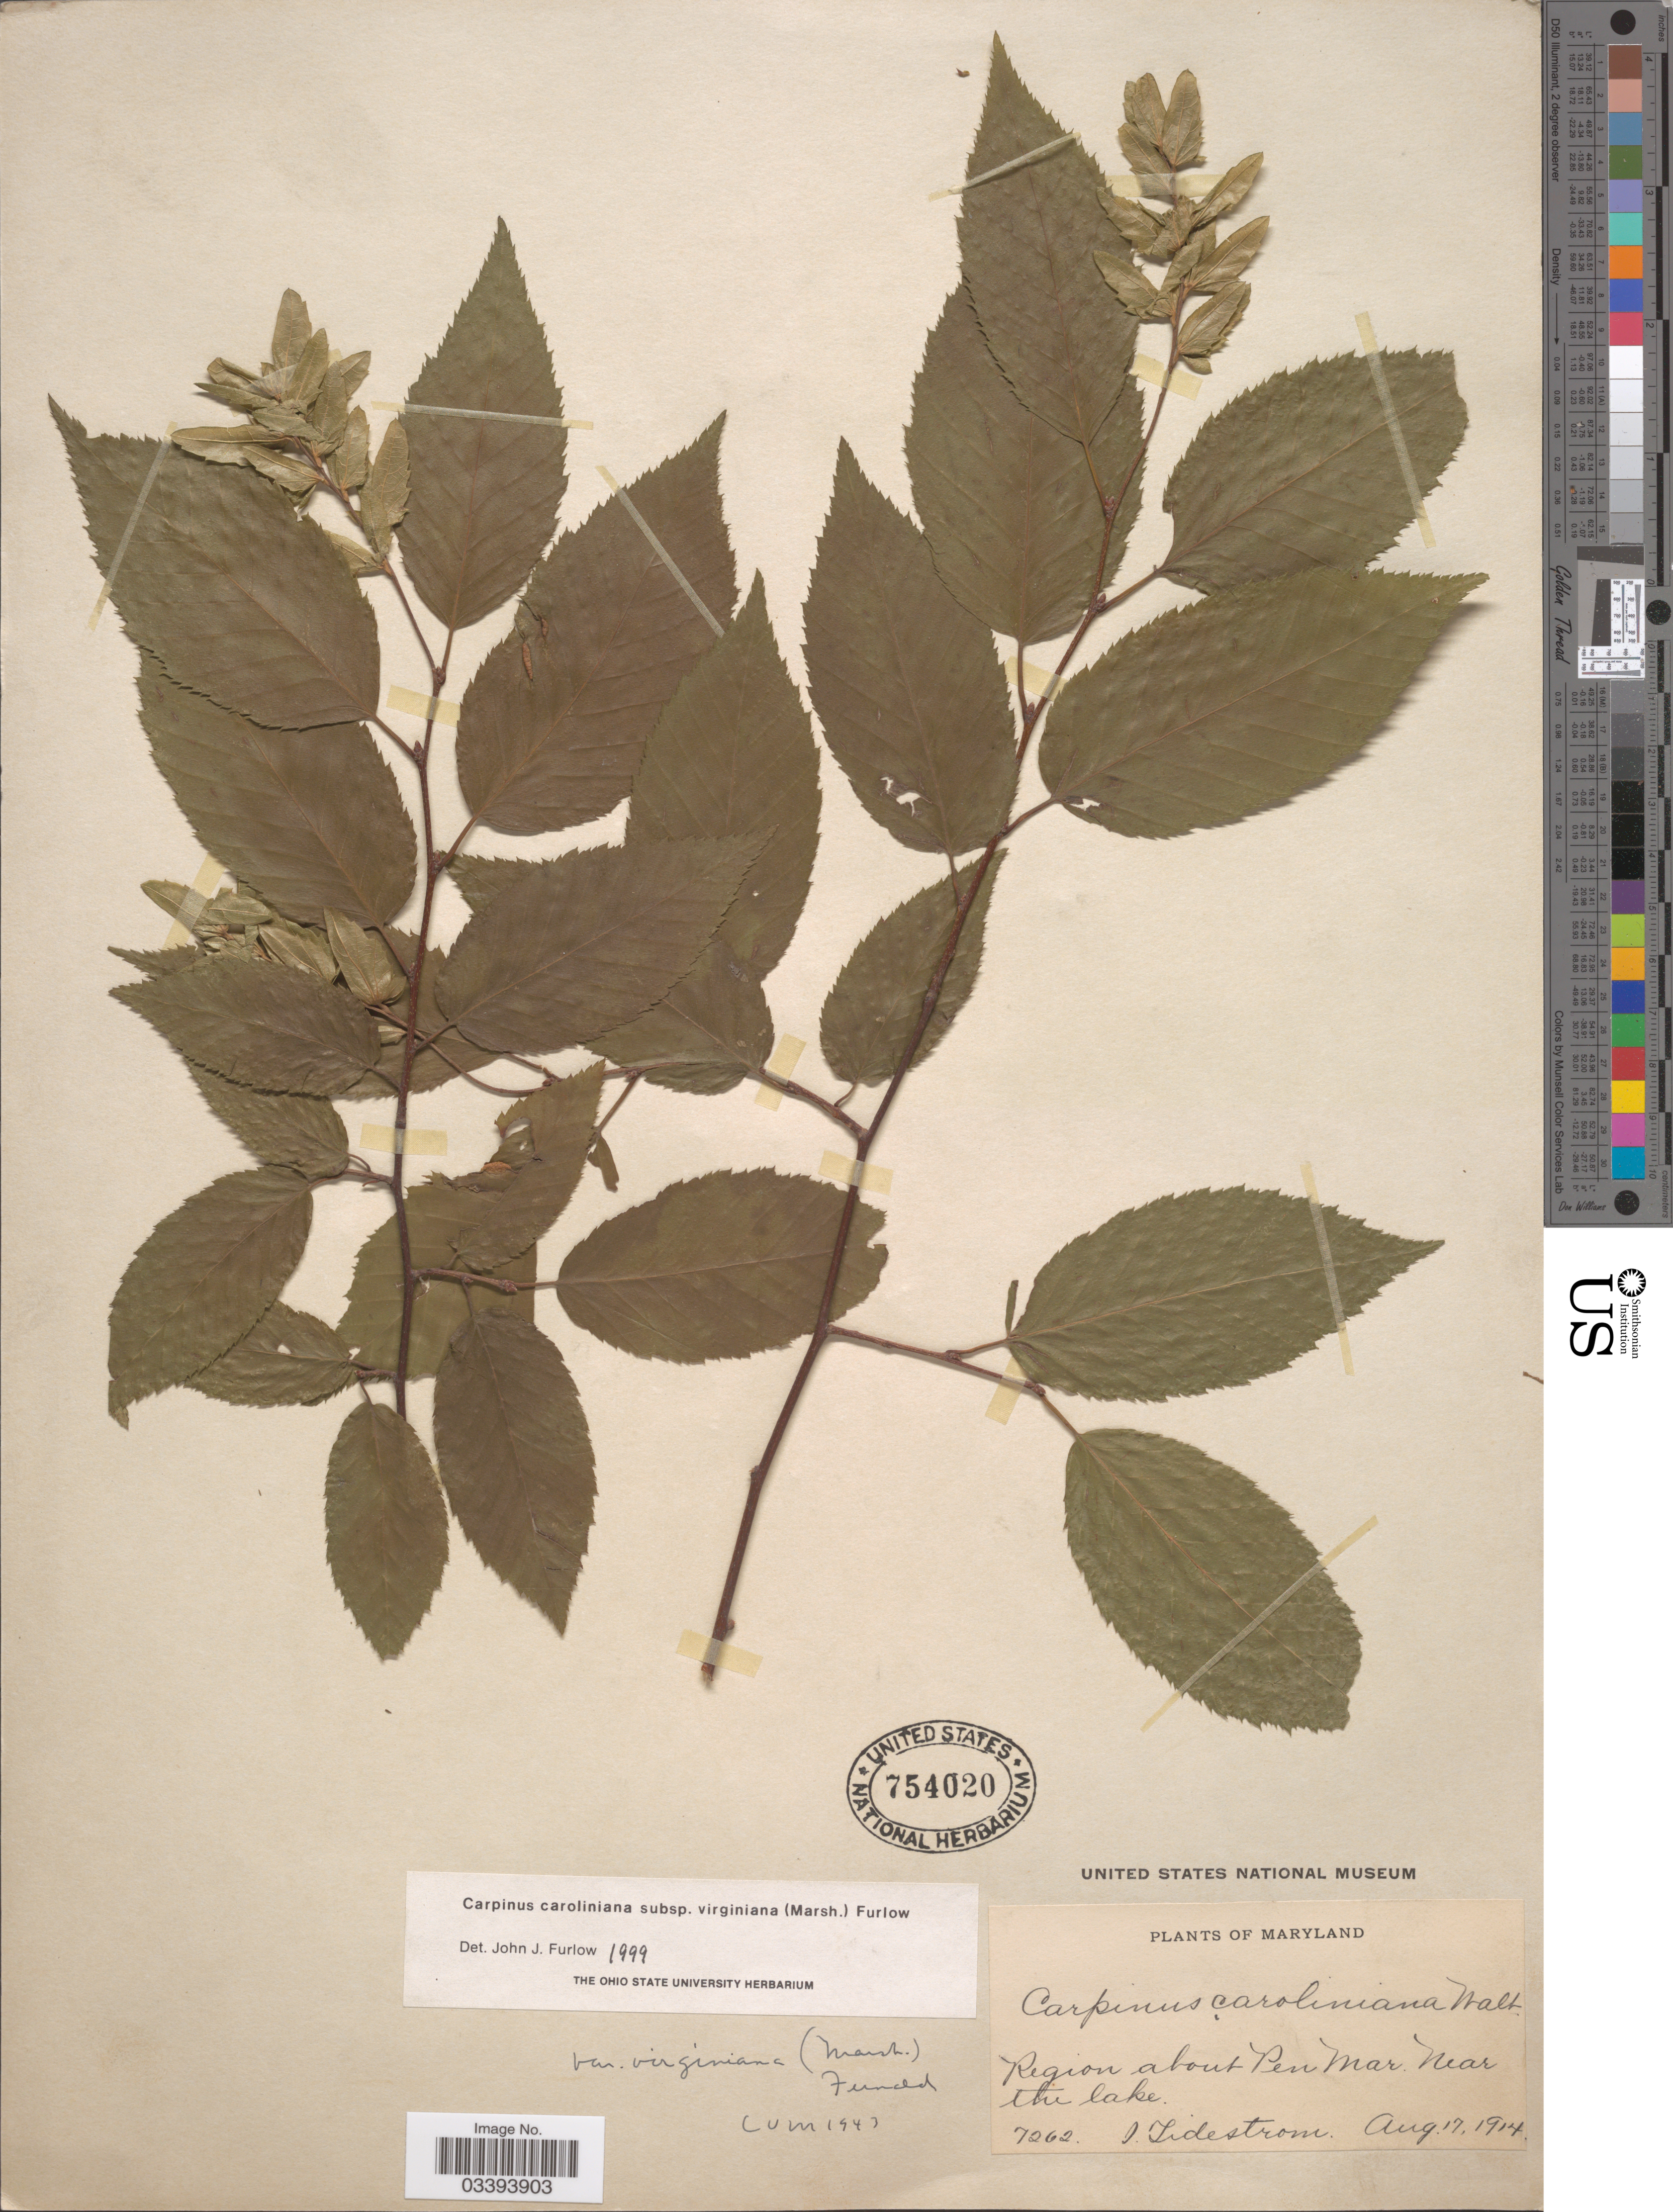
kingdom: Plantae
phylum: Tracheophyta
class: Magnoliopsida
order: Fagales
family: Betulaceae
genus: Carpinus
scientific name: Carpinus caroliniana subsp. virginiana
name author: (Marshall) Furlow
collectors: I. F. Tidestrom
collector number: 7262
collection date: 1914-08-17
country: United States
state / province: Maryland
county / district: Washington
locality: Region about Pen Mar. Near the lake.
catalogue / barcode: US 754020